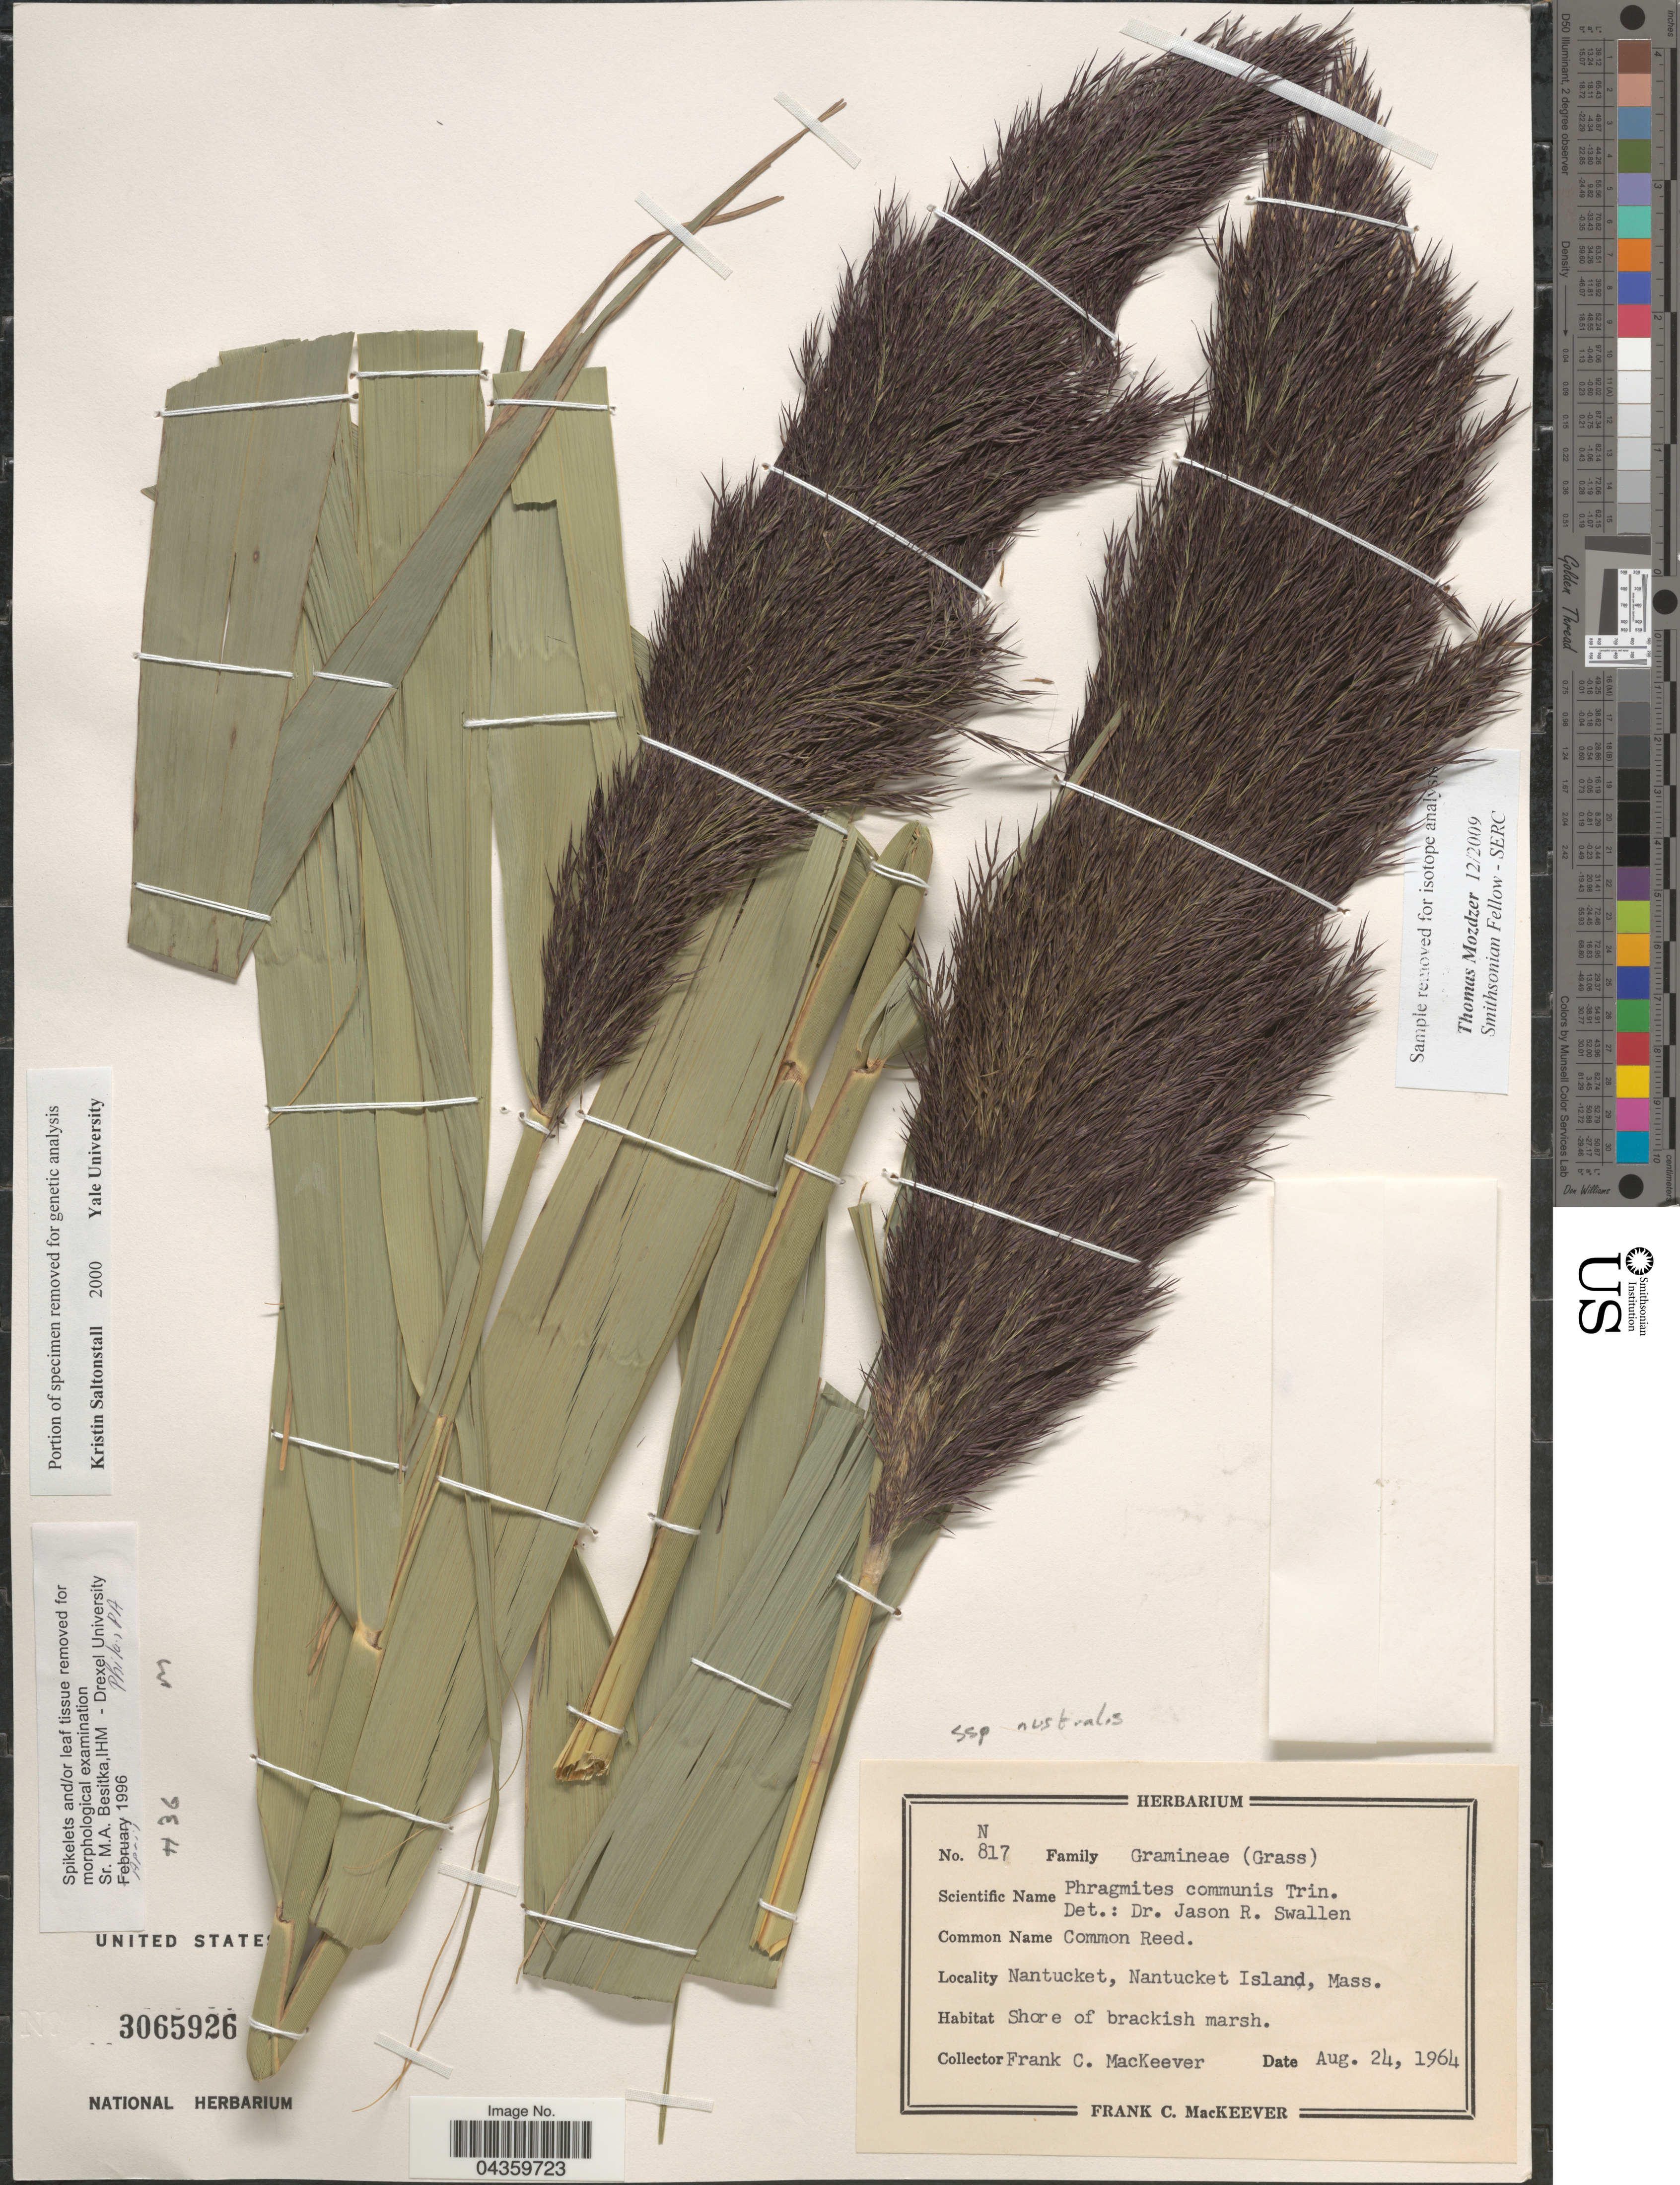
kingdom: Plantae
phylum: Tracheophyta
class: Liliopsida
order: Poales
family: Poaceae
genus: Phragmites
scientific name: Phragmites australis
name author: (Cav.) Trin. ex Steud.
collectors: F. C. MacKeever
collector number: N817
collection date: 1964-08-24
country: United States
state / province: Massachusetts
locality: Nantucket, Nantucket Island.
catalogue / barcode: US 3065926